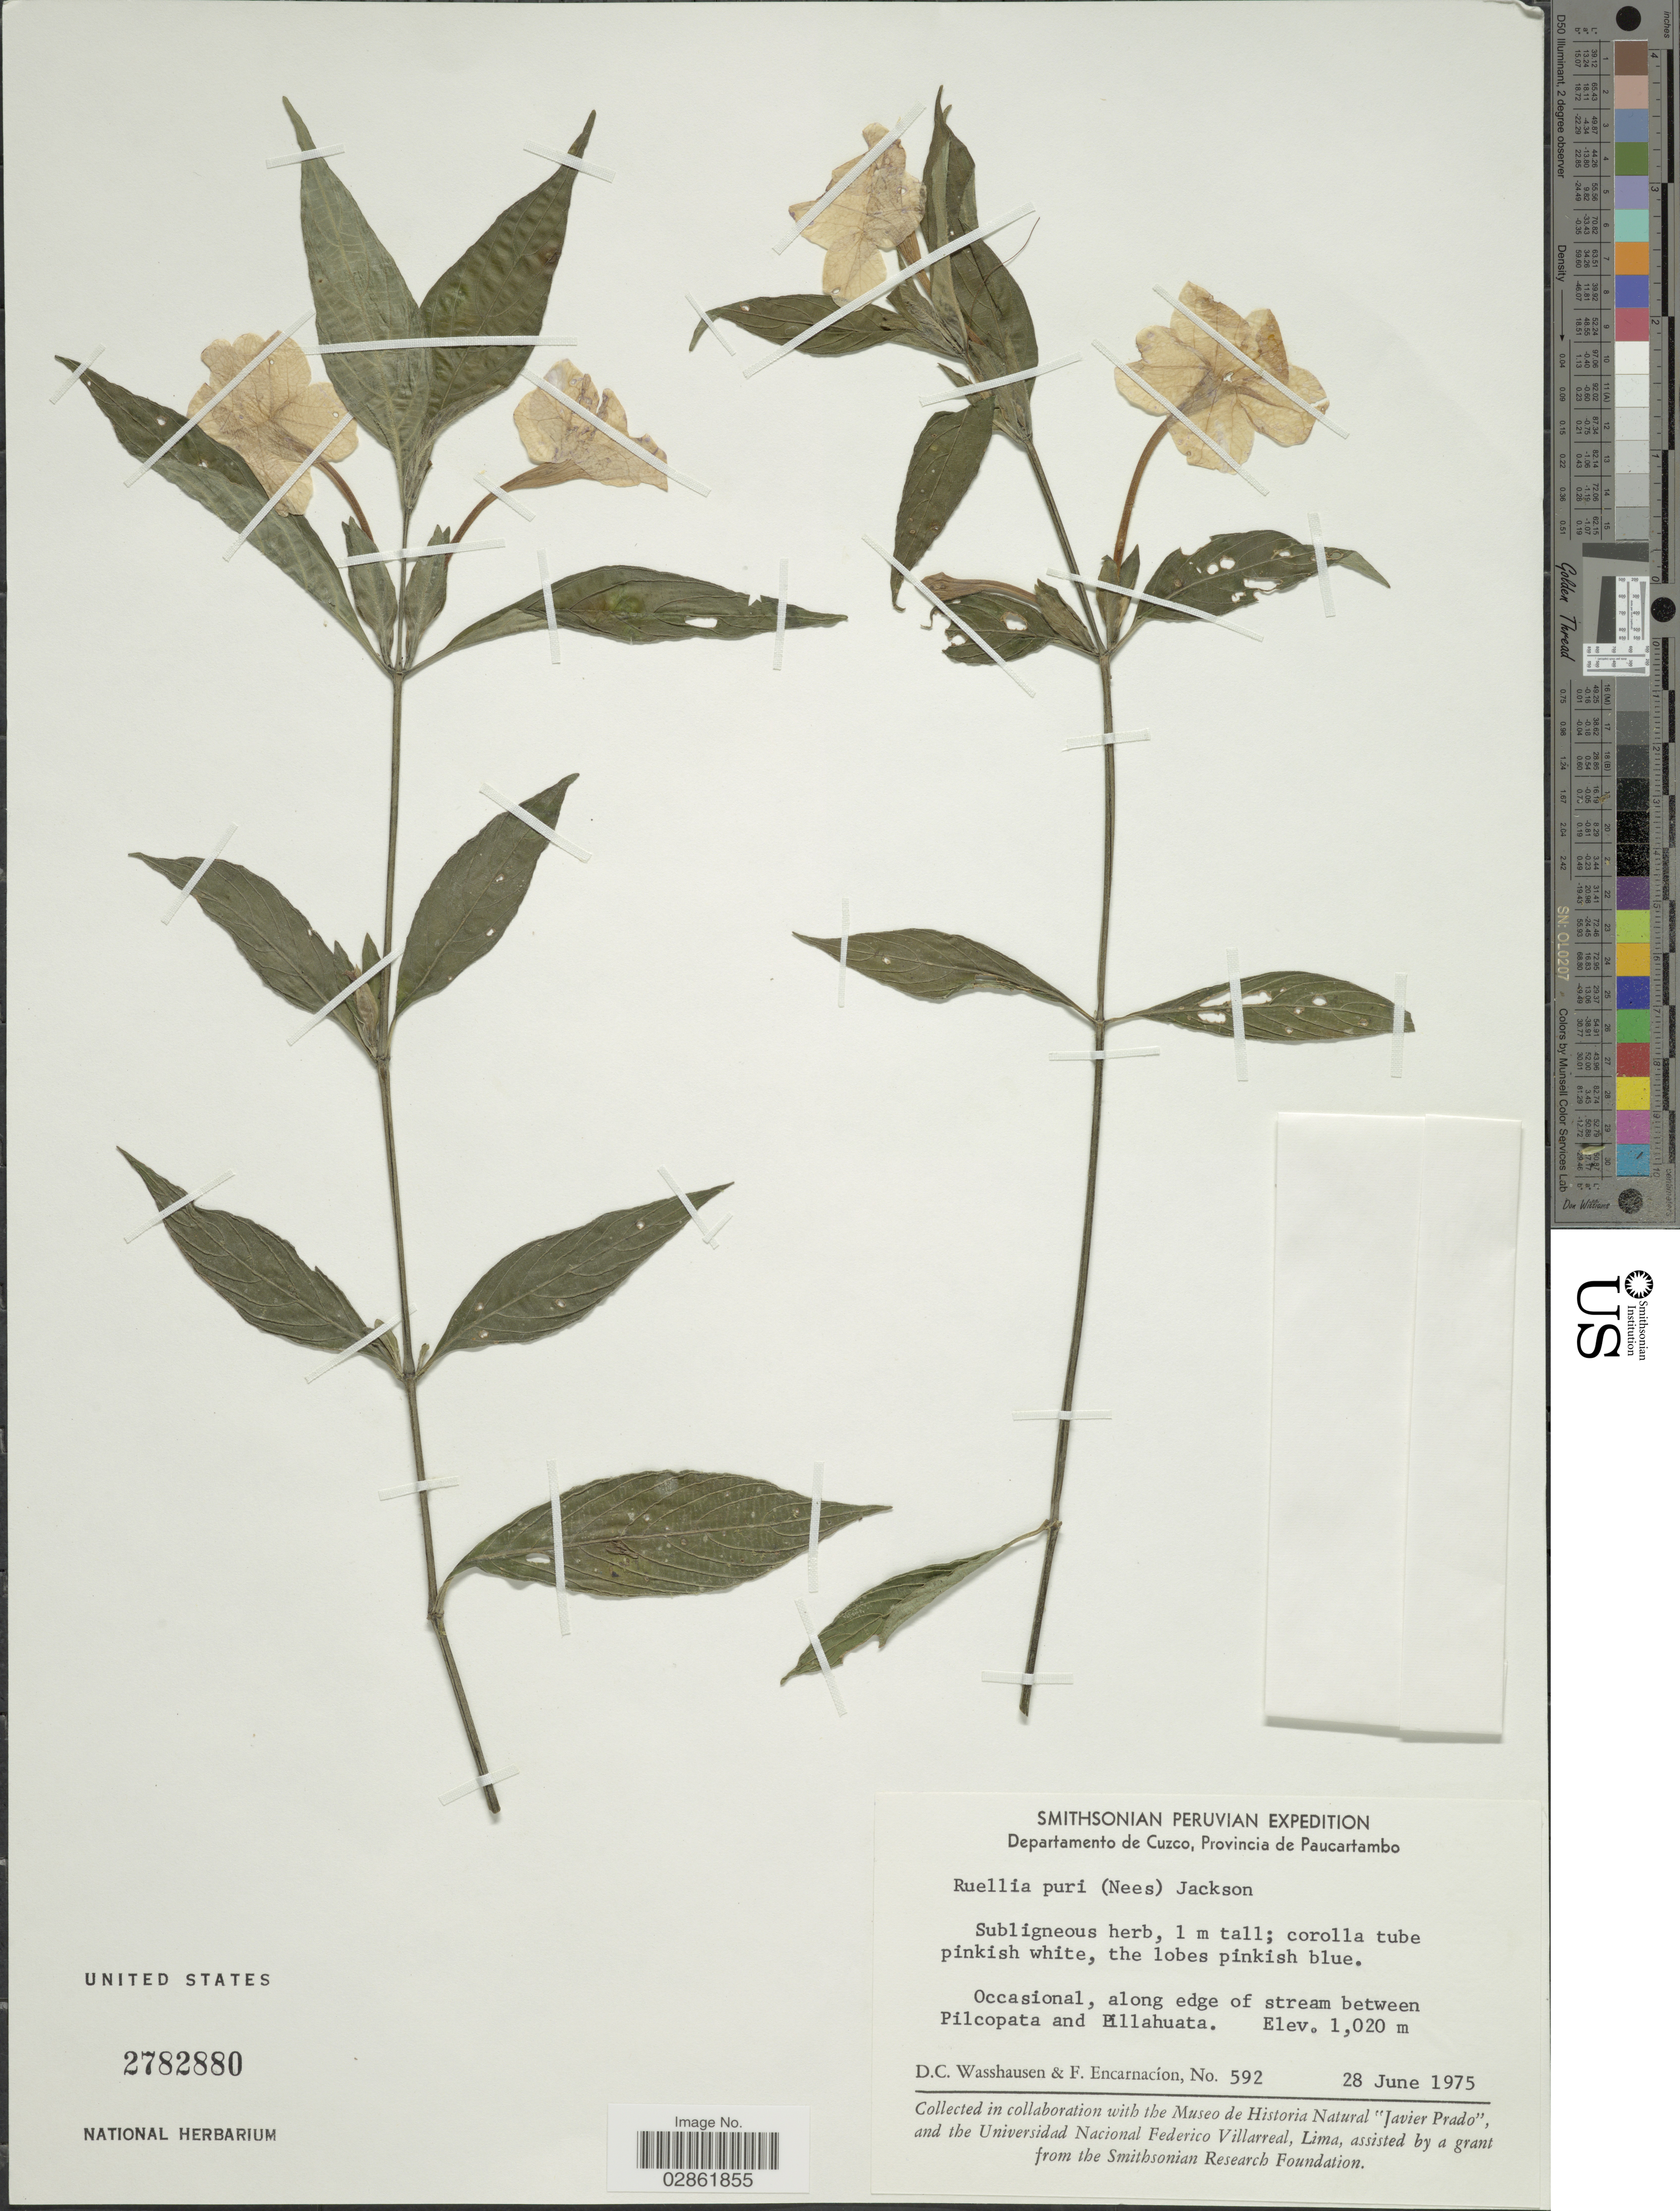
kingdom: Plantae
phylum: Tracheophyta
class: Magnoliopsida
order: Lamiales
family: Acanthaceae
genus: Ruellia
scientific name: Ruellia puri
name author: Mart. ex Nees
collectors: D. C. Wasshausen & F. Encarnación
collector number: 592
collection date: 1975-06-28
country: Peru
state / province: Cusco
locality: Along edge of stream between Pilcopata and Pillahuata, Provincia de Paucartambo, Departamento de Cuzco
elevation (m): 1020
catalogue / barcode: US 2782880